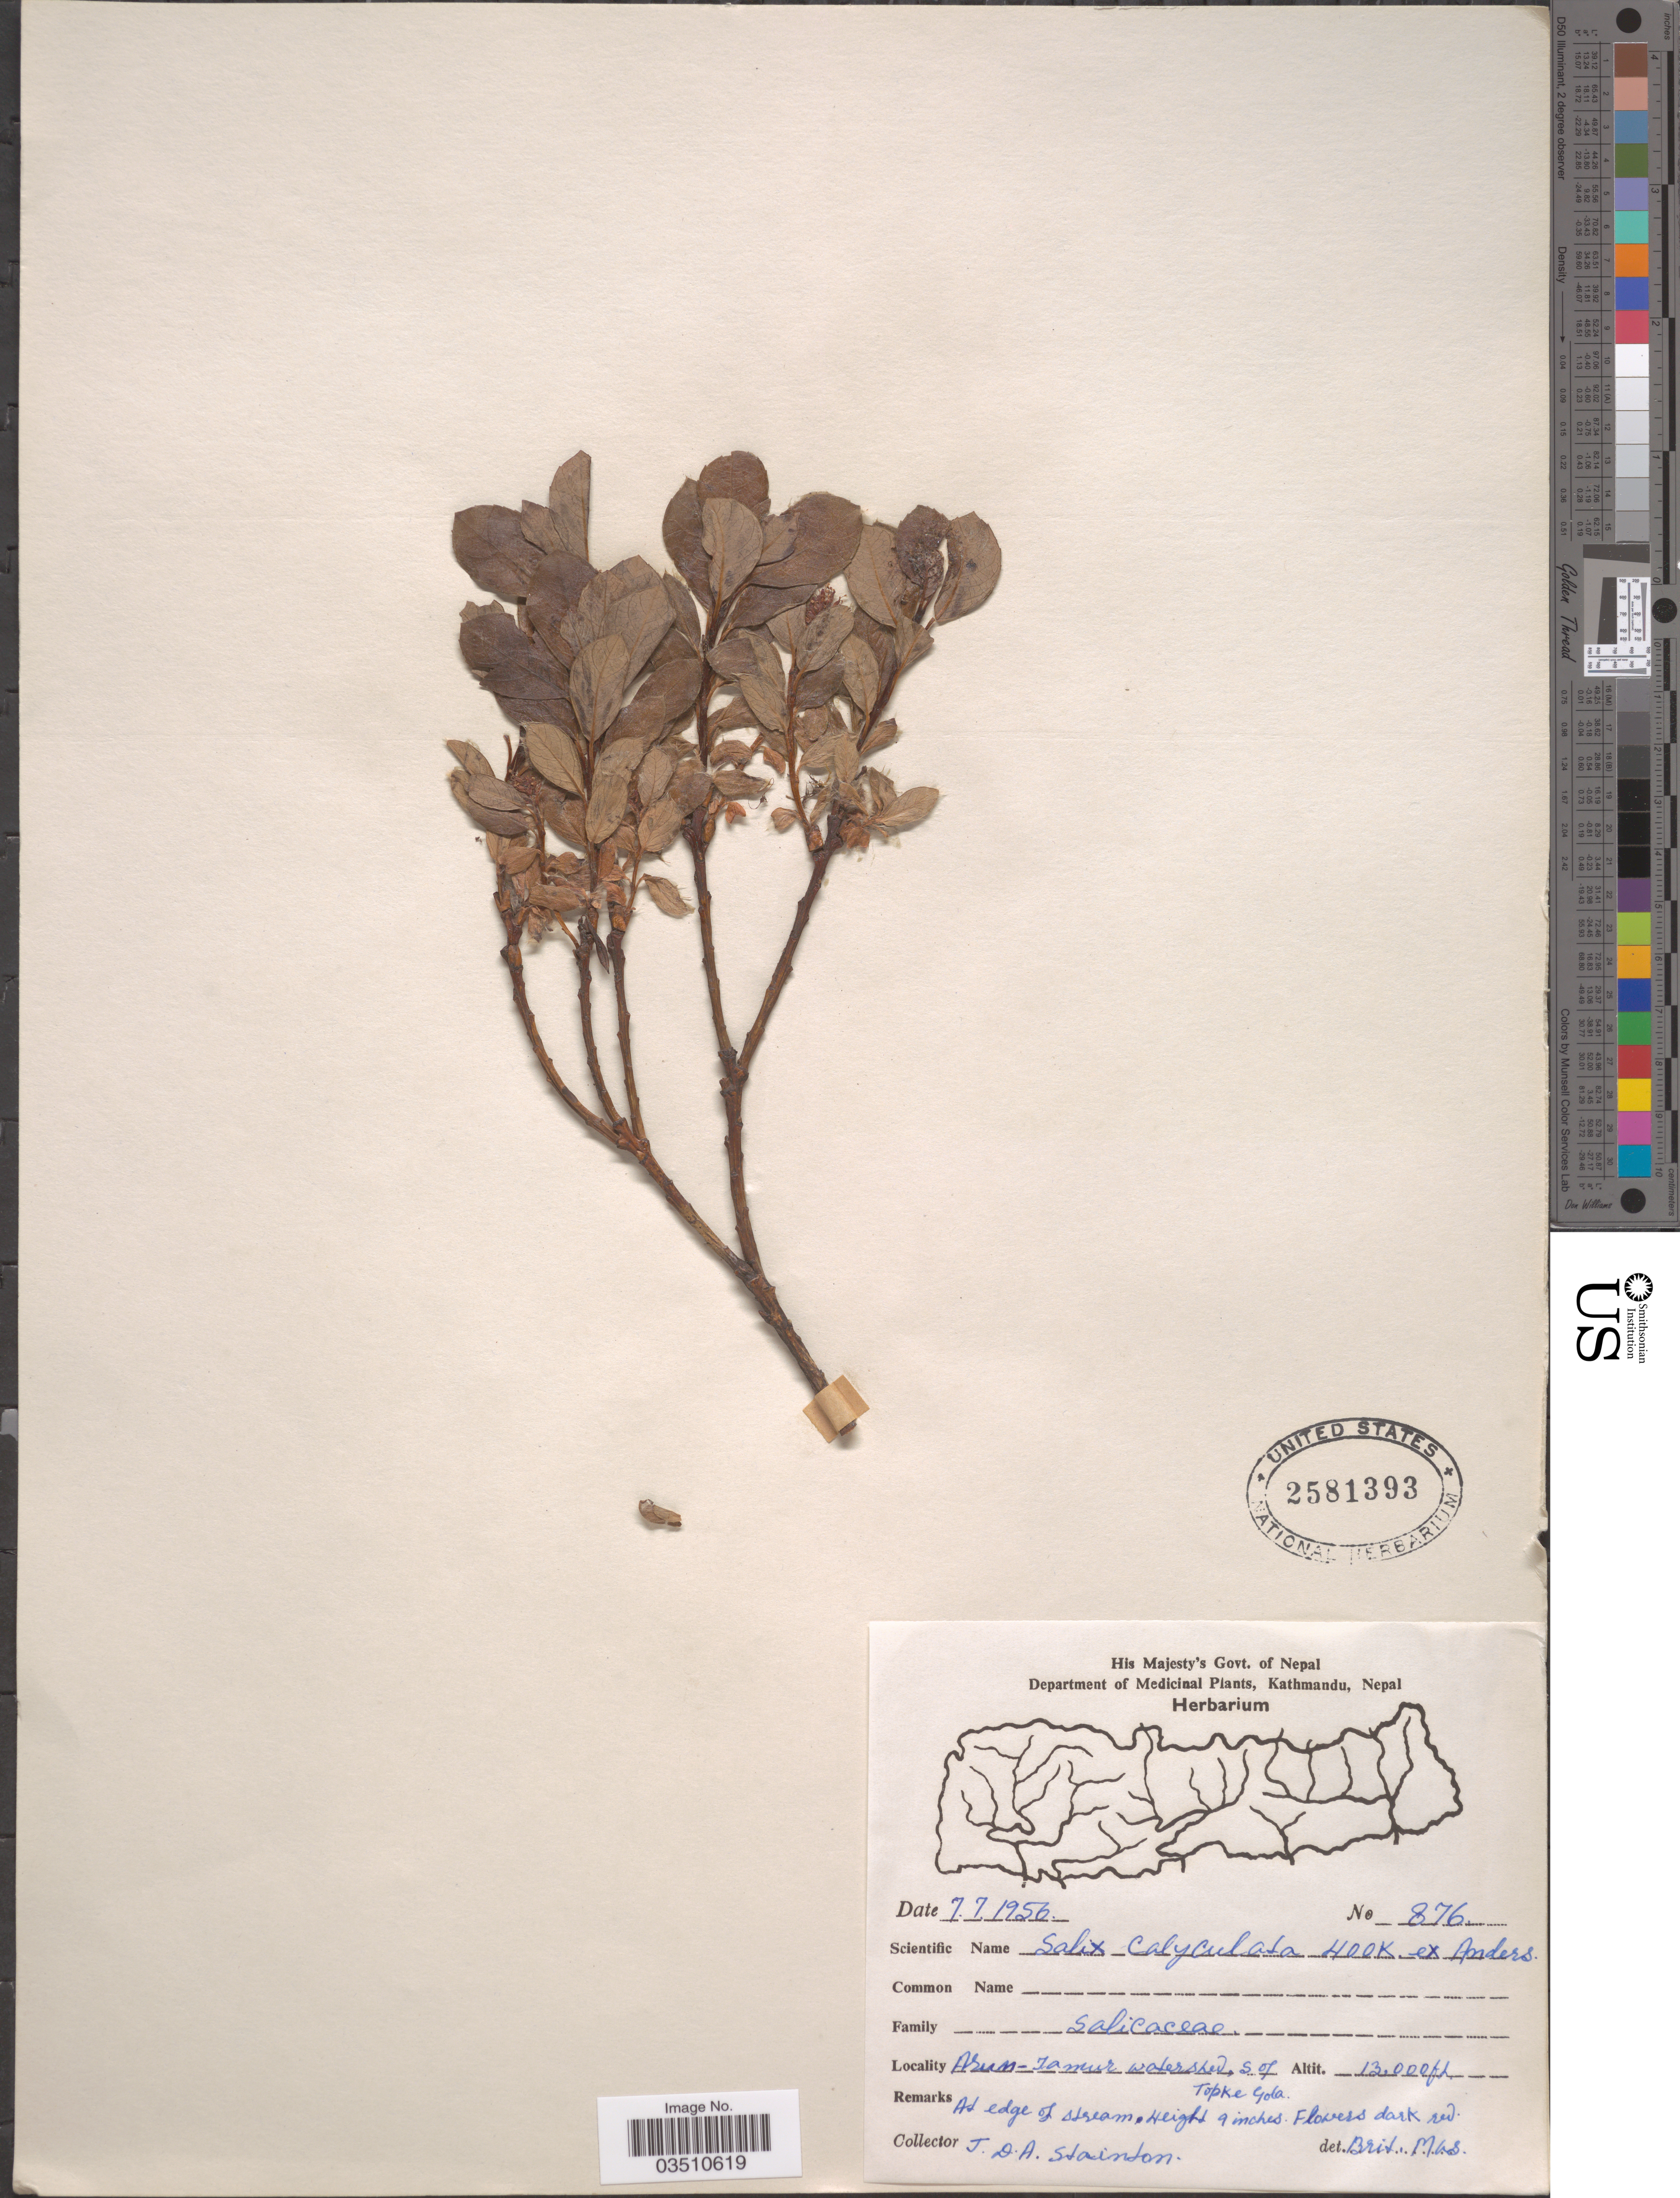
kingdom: Plantae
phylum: Tracheophyta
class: Magnoliopsida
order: Malpighiales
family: Salicaceae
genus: Salix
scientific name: Salix calyculata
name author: Hook.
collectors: J. Stainton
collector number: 876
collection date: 1956-07-07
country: Nepal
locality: Arun-Tamur watershed, s of Topke Gola.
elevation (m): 3962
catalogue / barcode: US 2581393